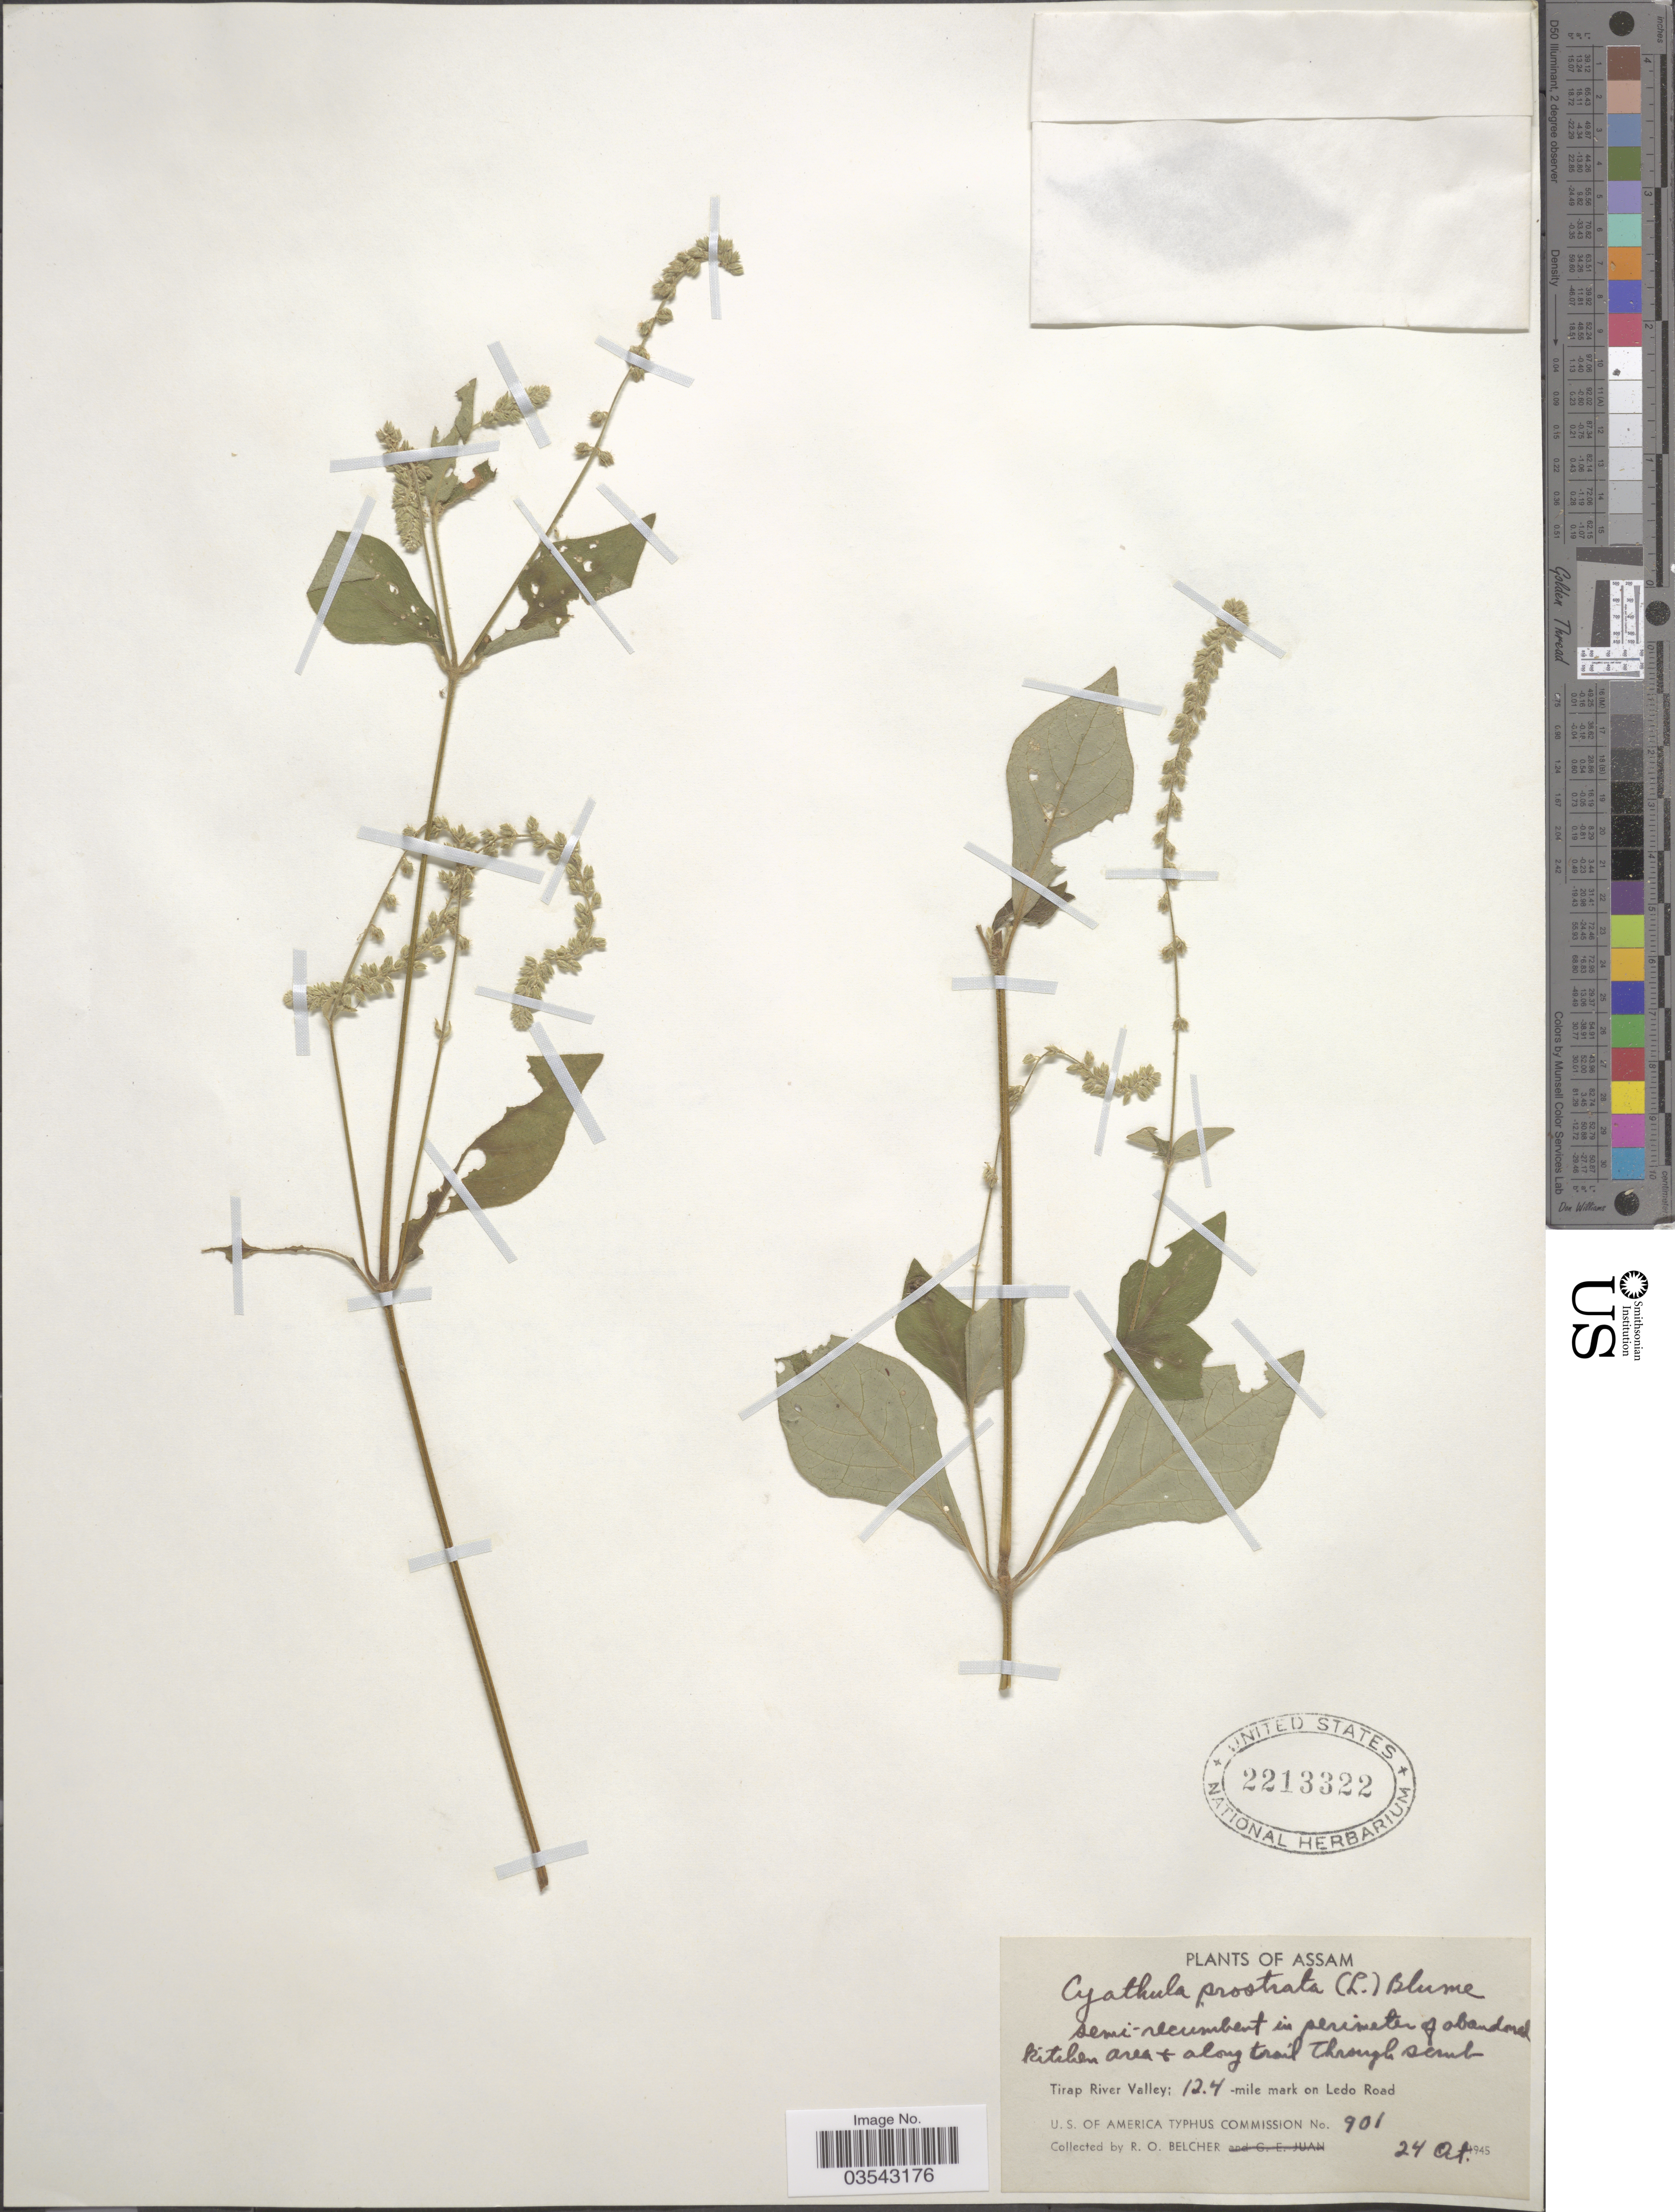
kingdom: Plantae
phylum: Tracheophyta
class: Magnoliopsida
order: Caryophyllales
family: Amaranthaceae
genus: Cyathula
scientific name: Cyathula prostrata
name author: (L.) Blume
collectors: R. Belcher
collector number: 901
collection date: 1945-10-24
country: India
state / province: Assam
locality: Tirap River Valley; 124 -mile mark on Ledo Road.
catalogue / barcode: US 2213322